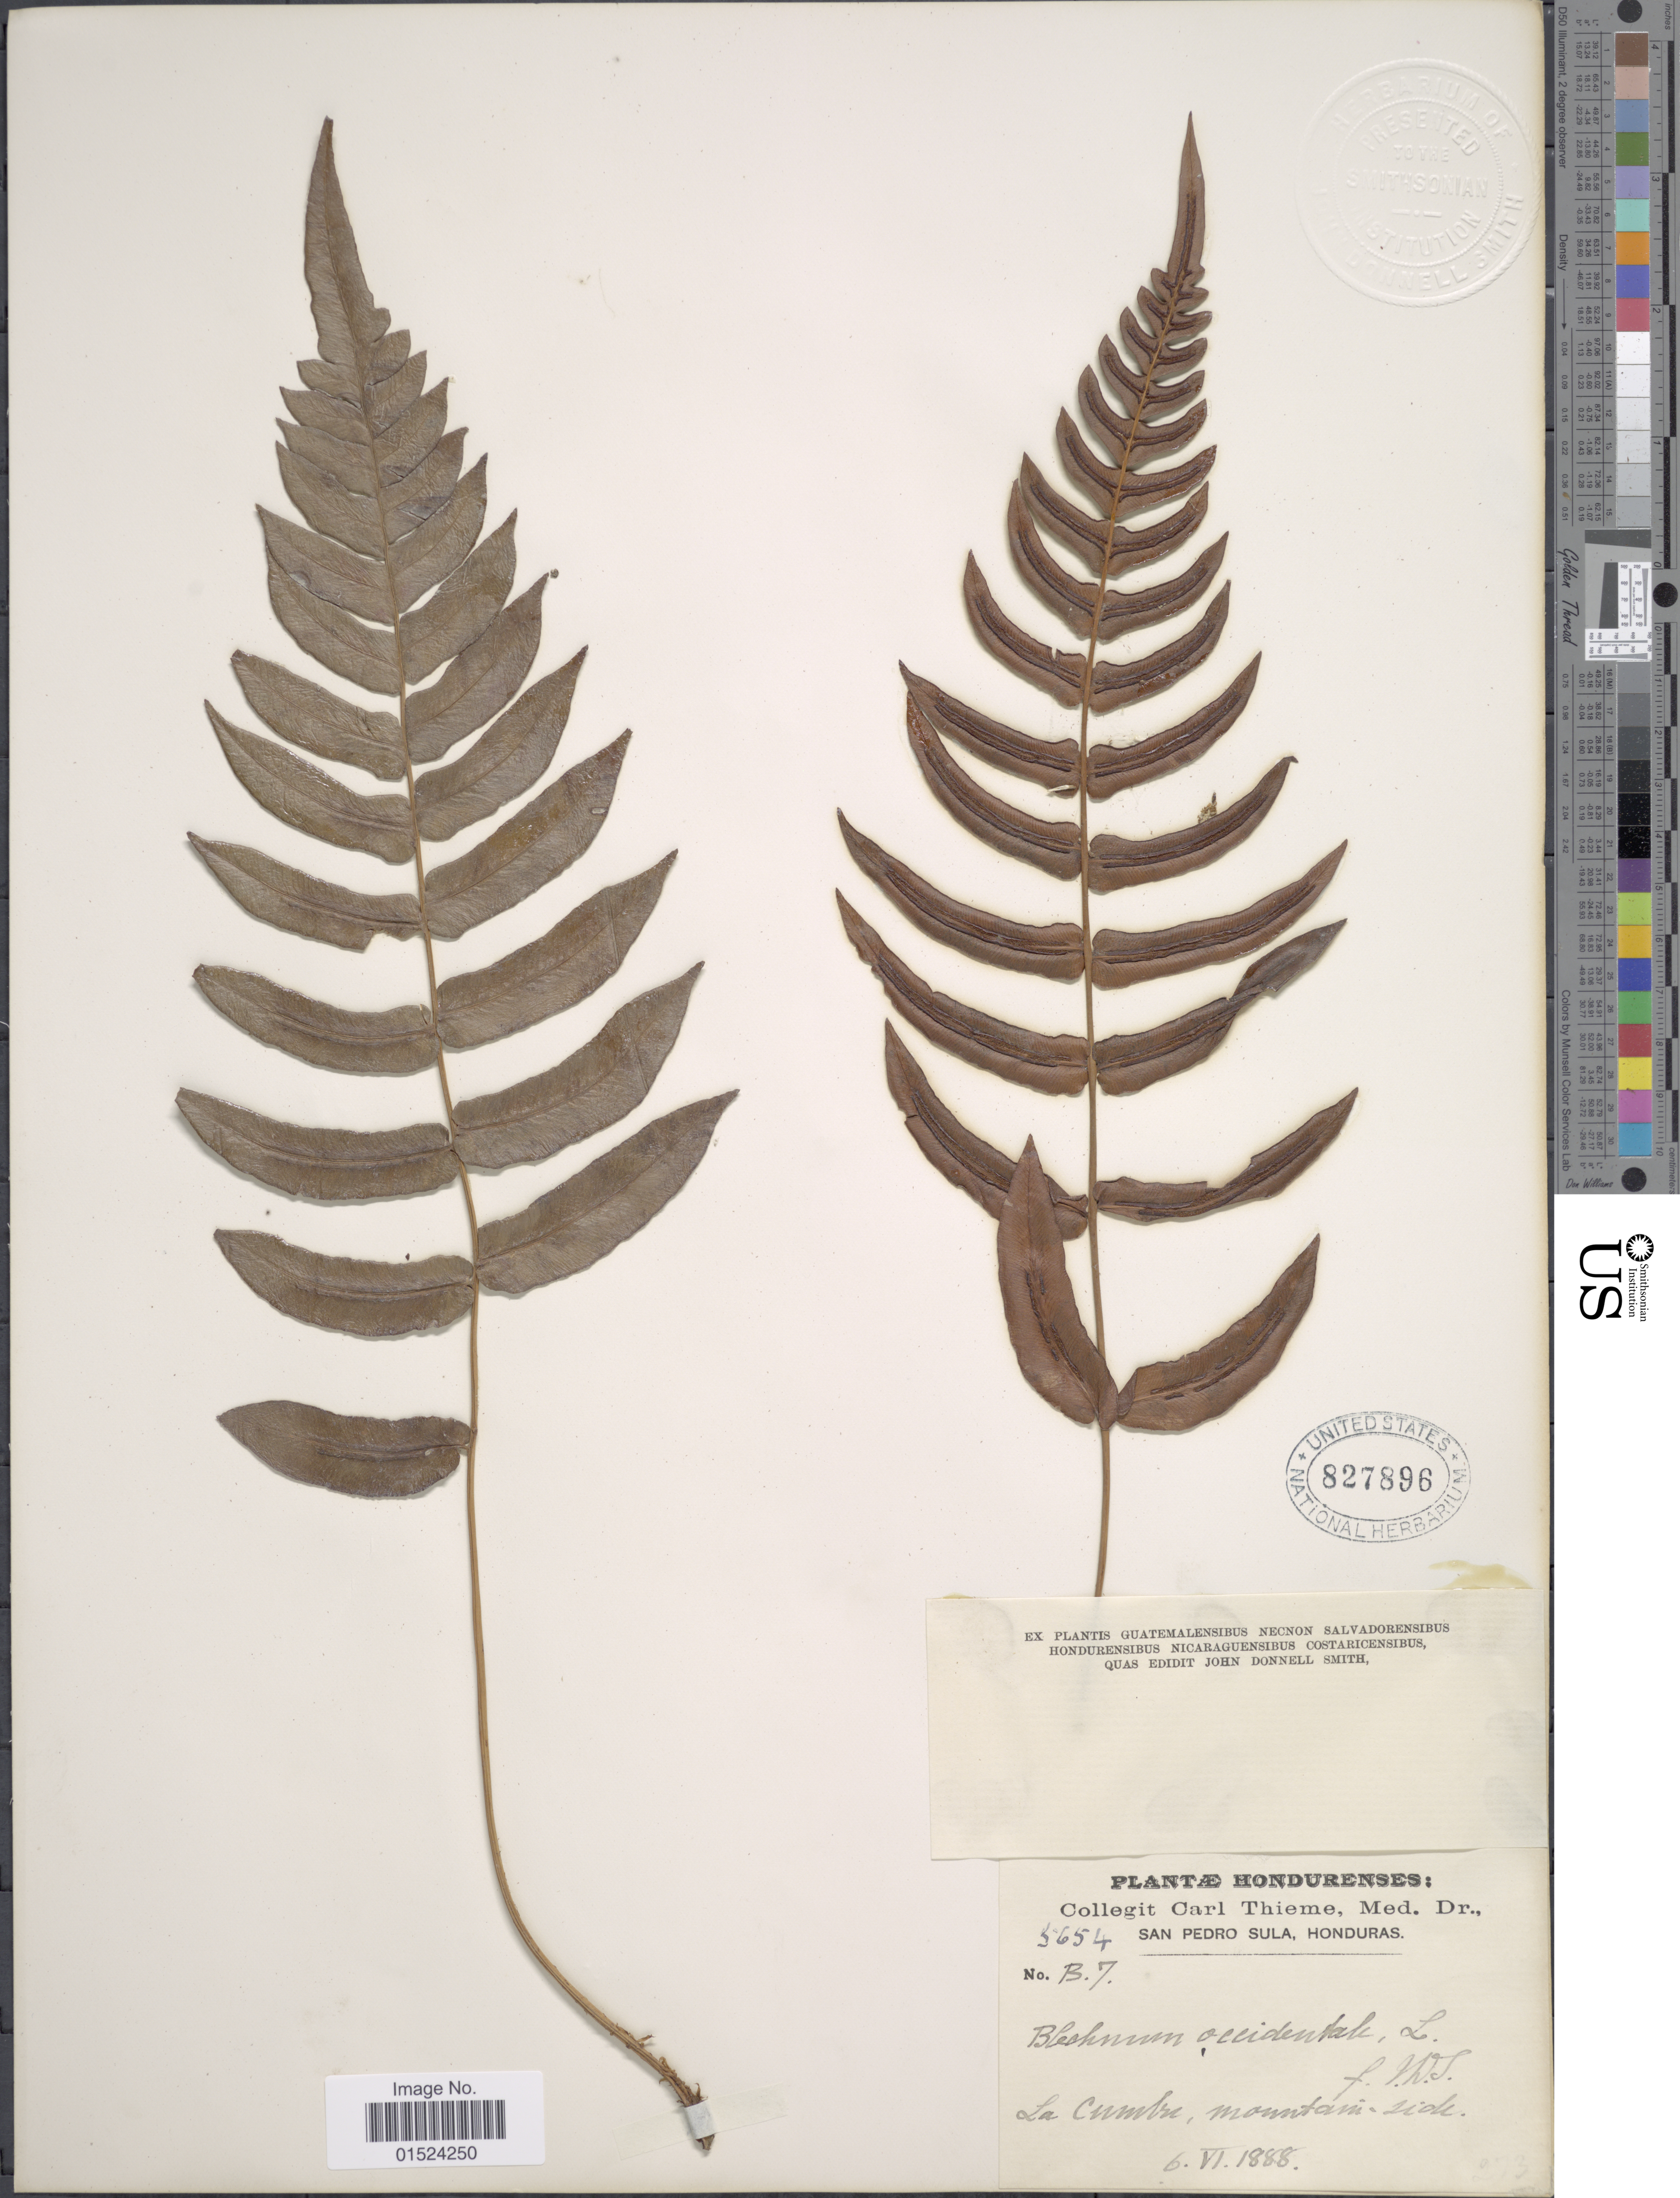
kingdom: Plantae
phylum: Tracheophyta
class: Polypodiopsida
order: Polypodiales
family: Blechnaceae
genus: Blechnum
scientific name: Blechnum occidentale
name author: L.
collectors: C. Thieme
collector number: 5654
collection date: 1888-06-06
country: Honduras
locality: San Pedro Sula, La Cumbre, mountain side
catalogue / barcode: US 827896